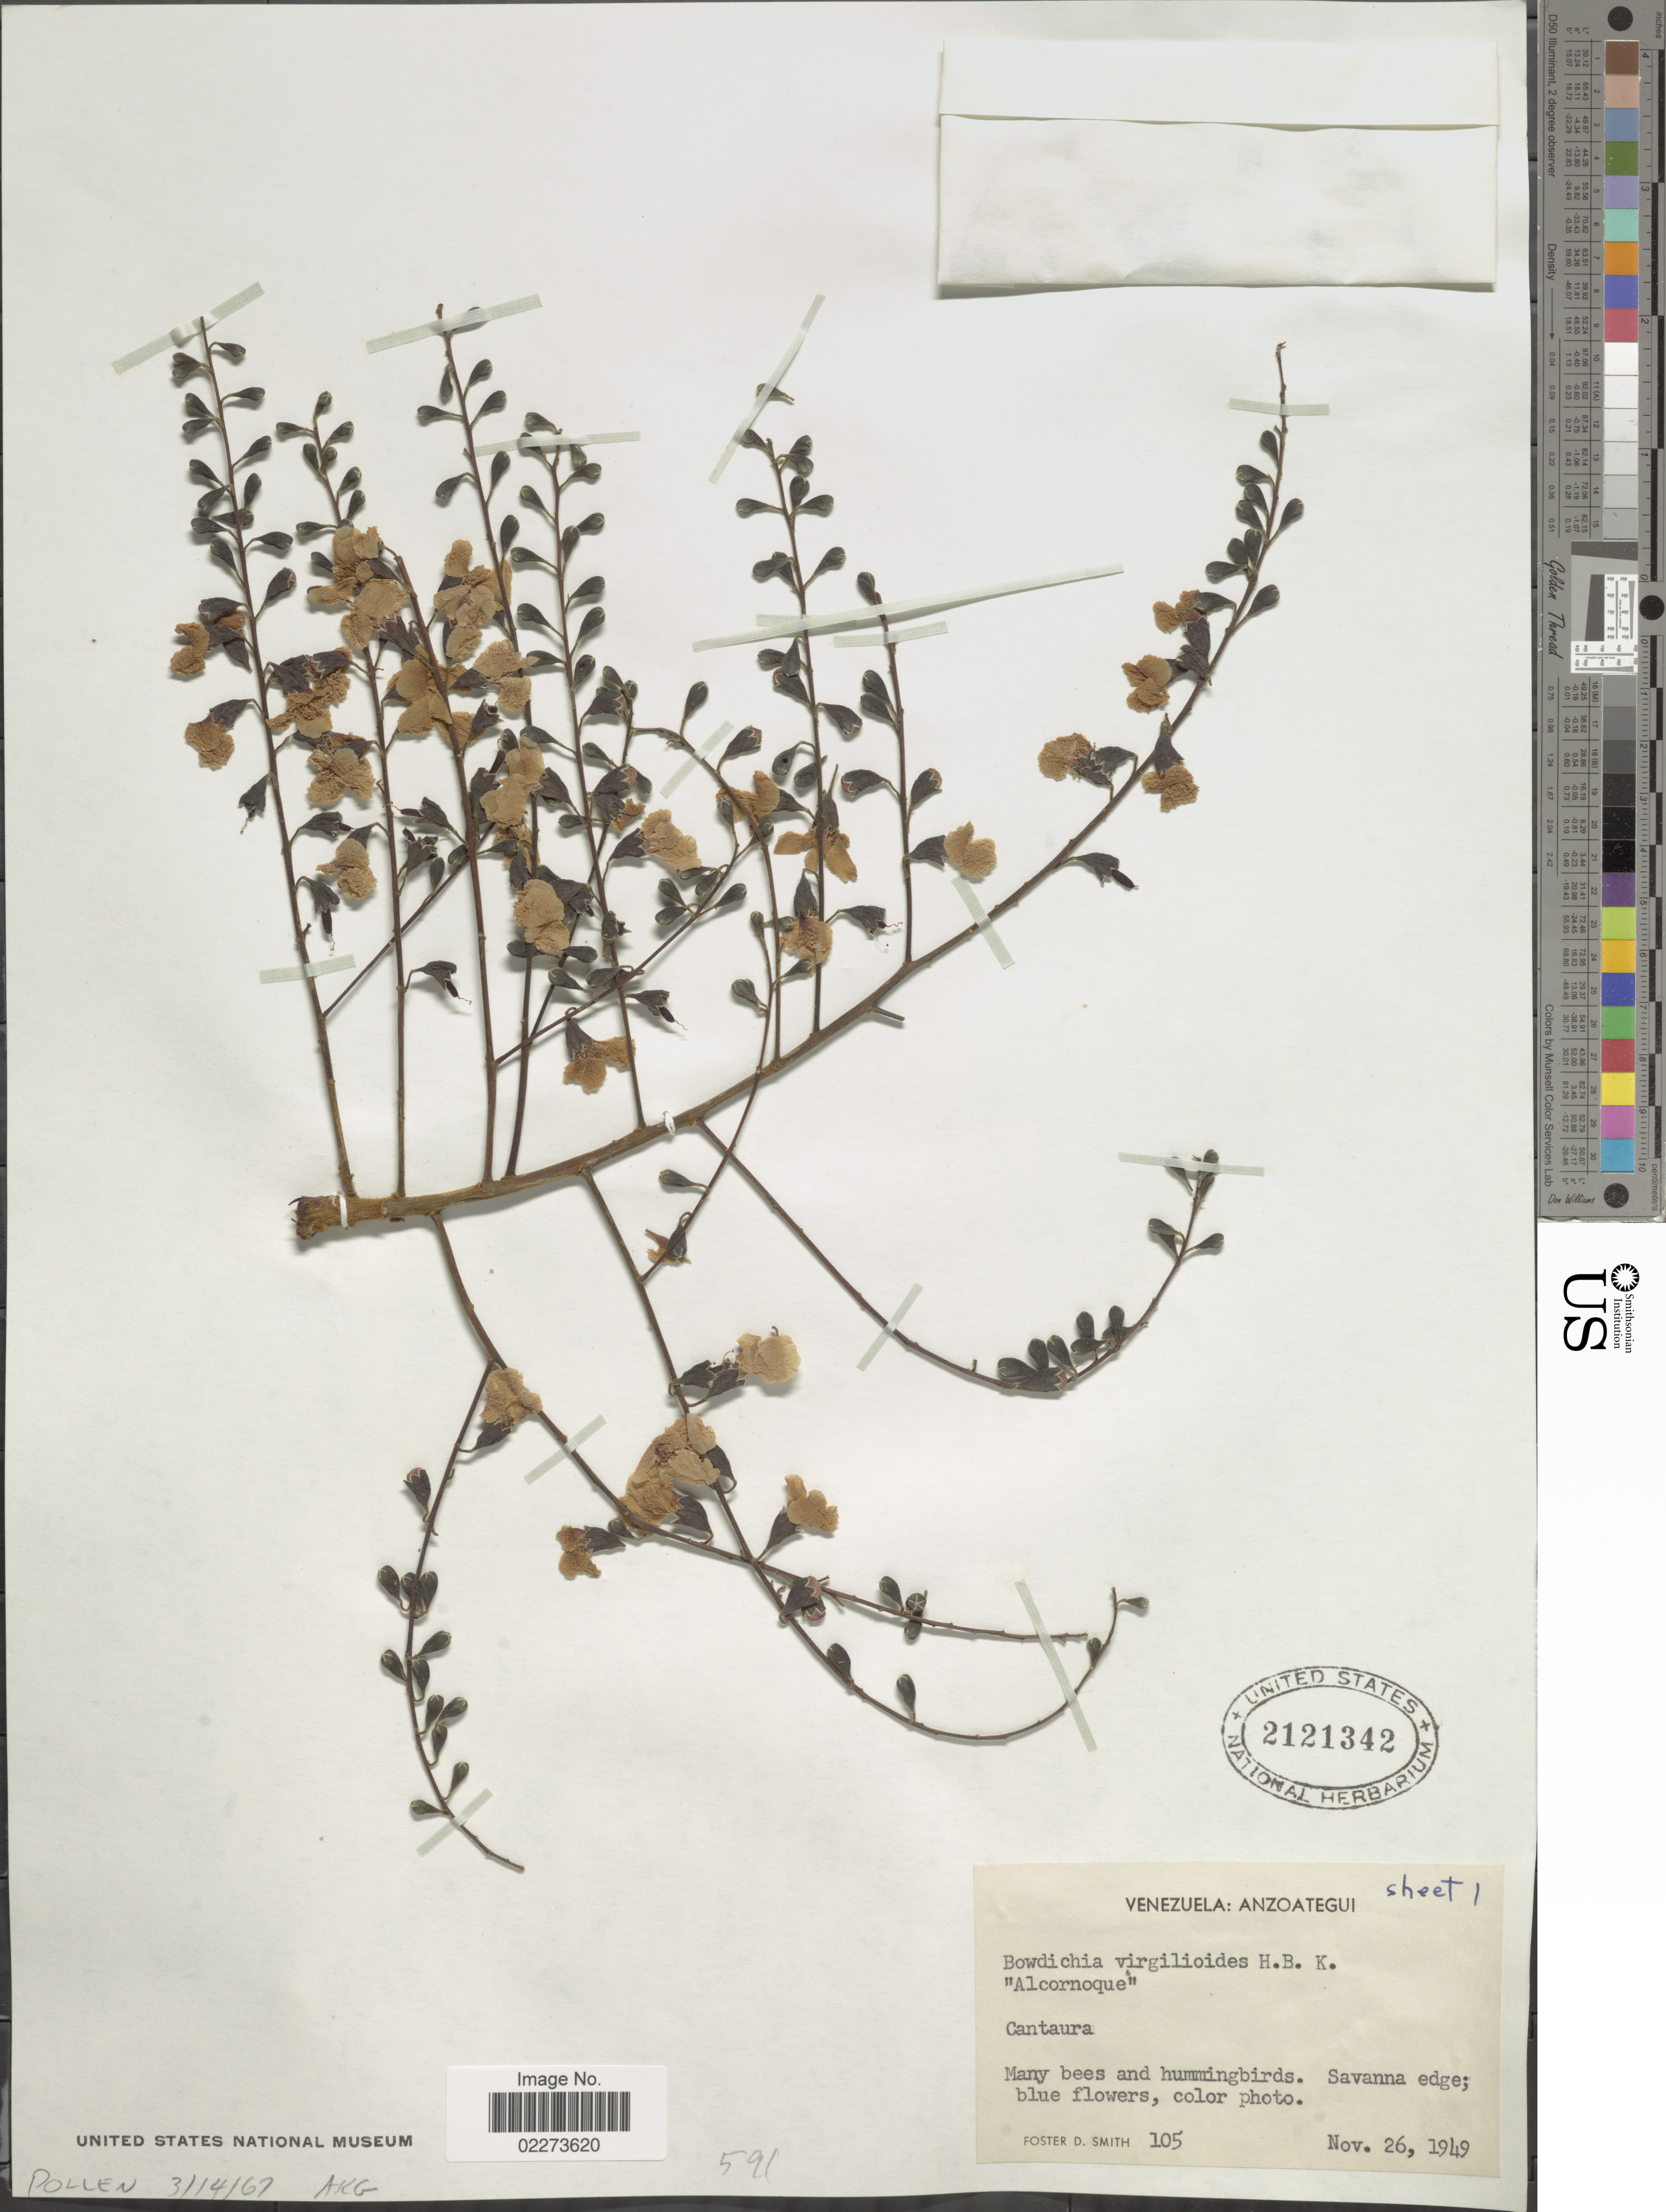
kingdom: Plantae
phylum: Tracheophyta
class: Magnoliopsida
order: Fabales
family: Fabaceae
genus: Bowdichia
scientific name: Bowdichia virgilioides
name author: Kunth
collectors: F. Smith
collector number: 105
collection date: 1949-11-26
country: Venezuela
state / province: Anzoategui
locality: Cantaura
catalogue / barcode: US 2121342